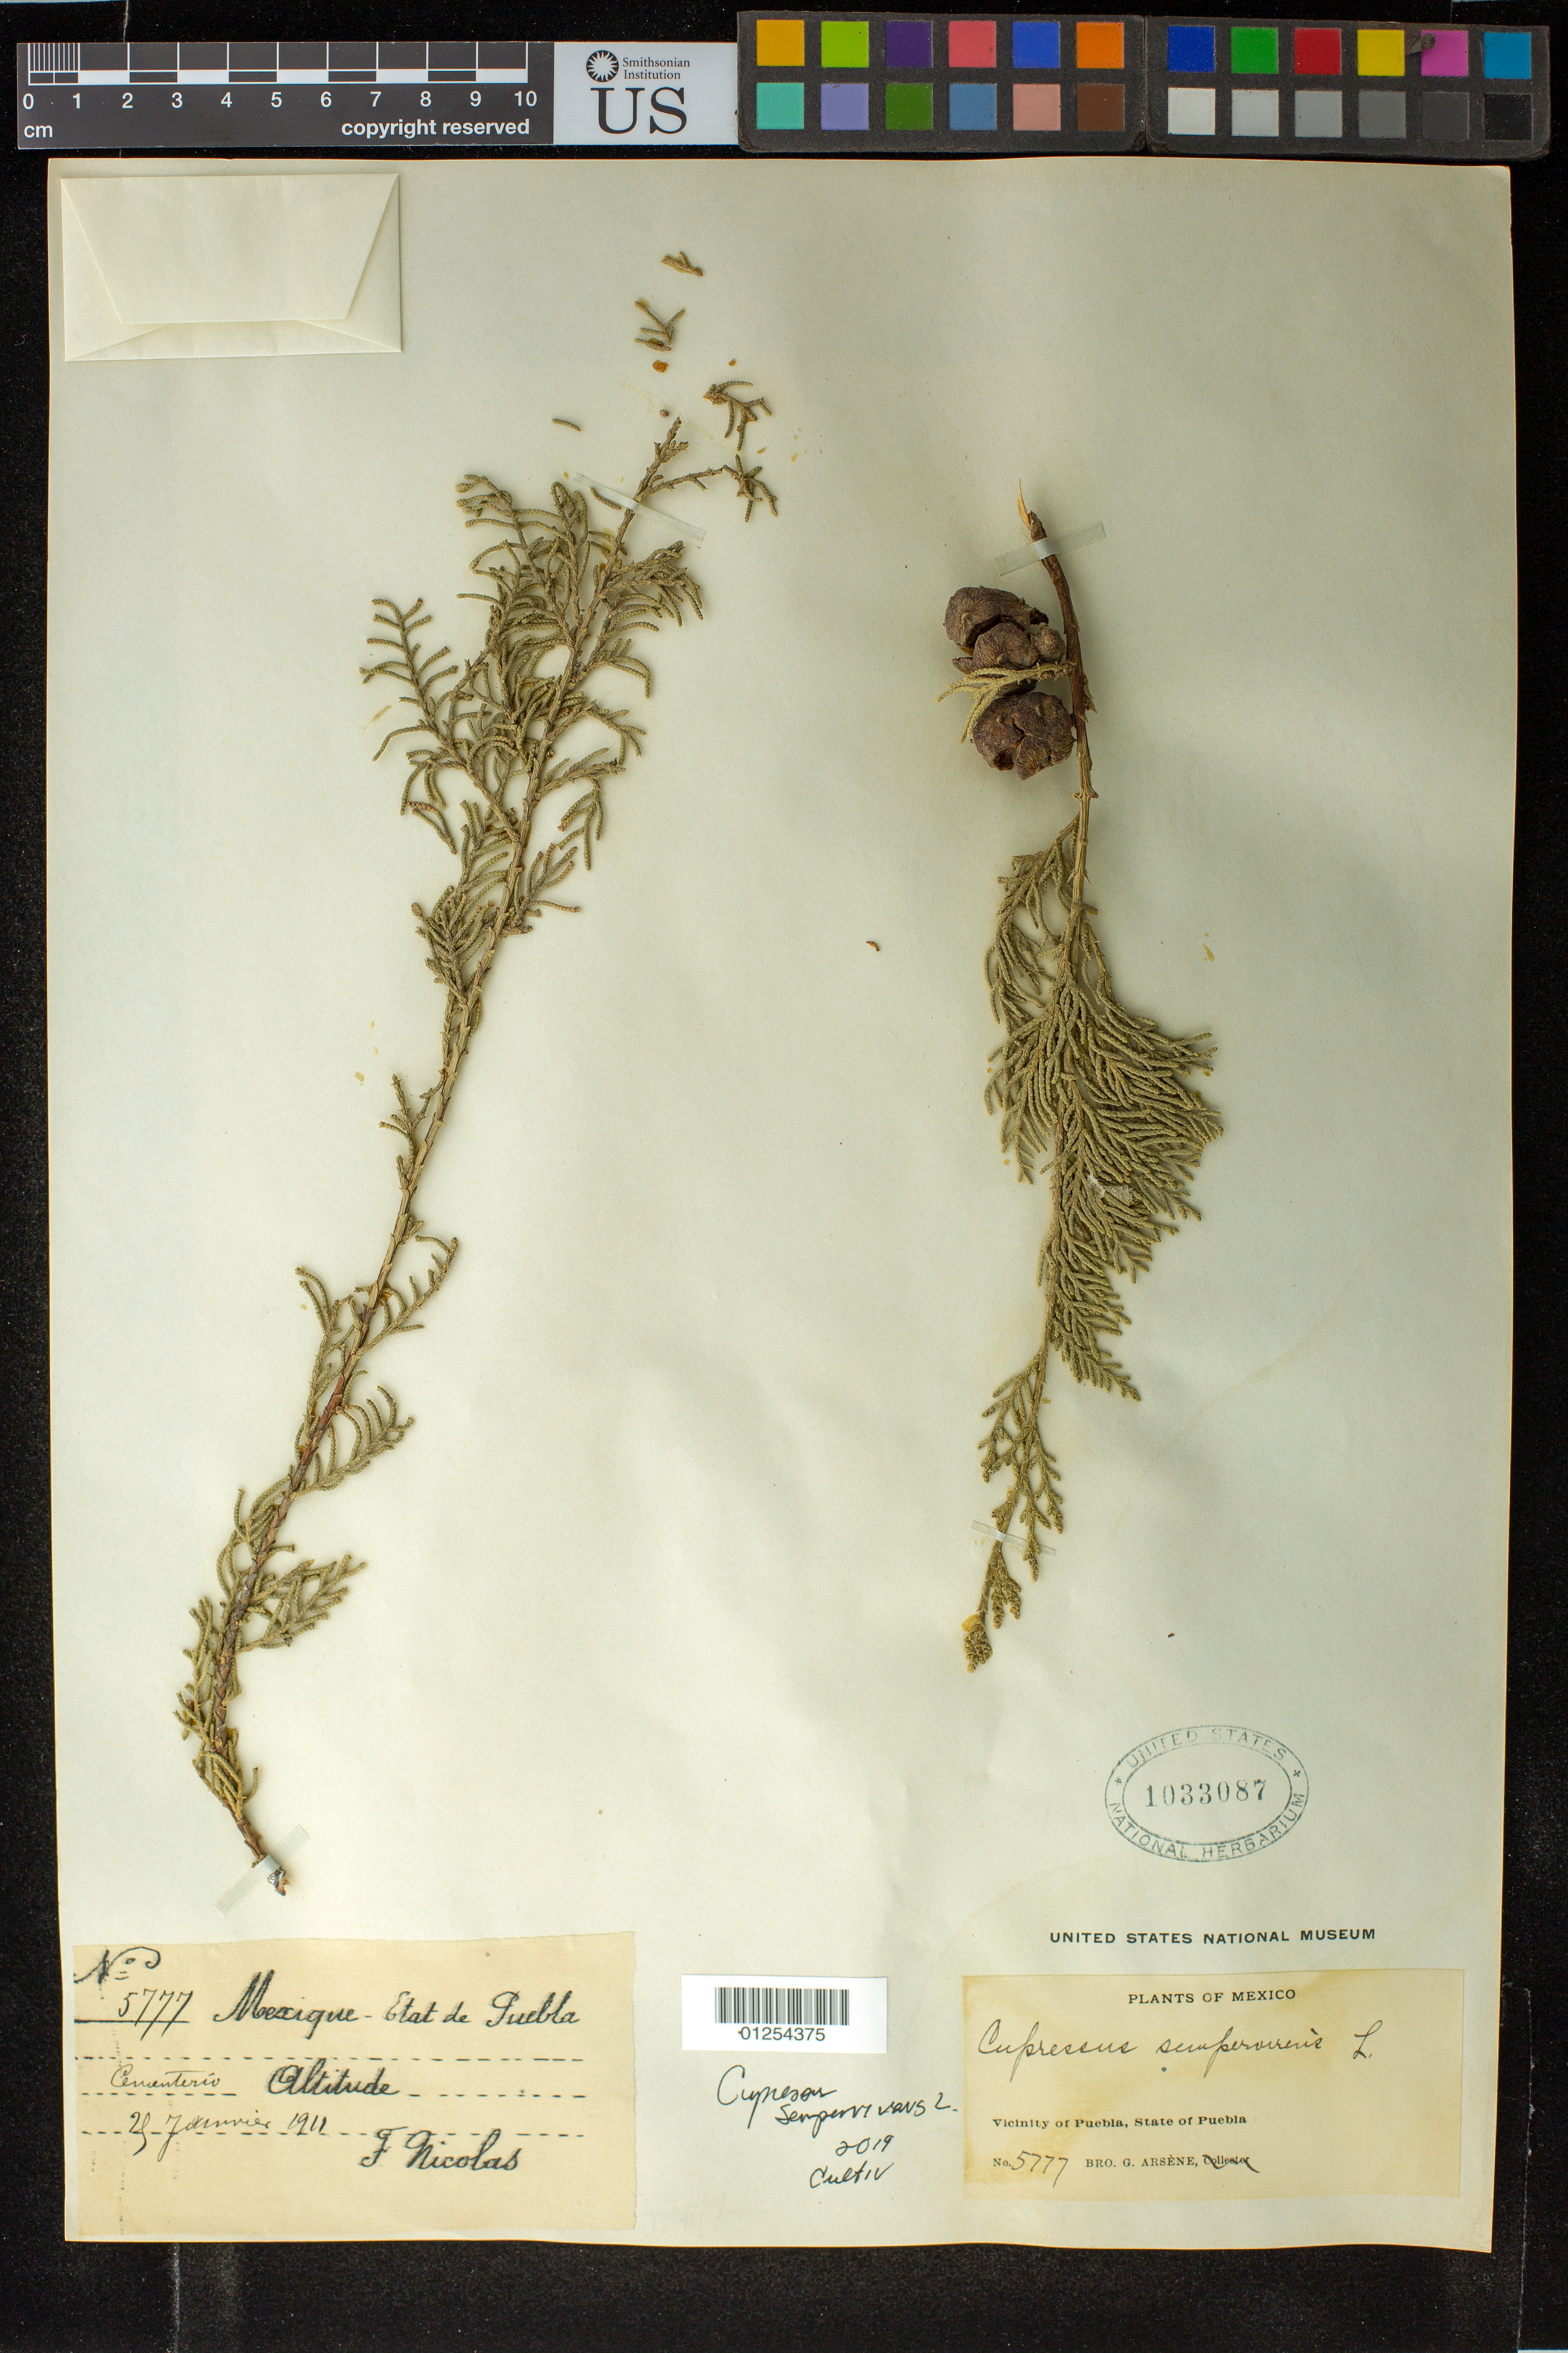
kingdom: Plantae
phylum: Tracheophyta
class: Pinopsida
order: Pinales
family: Cupressaceae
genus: Cupressus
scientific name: Cupressus sempervirens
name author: L.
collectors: Bro. G. Arsène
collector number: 5777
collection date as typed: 1911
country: Mexico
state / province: Puebla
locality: Vicinity of Puebla.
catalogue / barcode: US 1033087